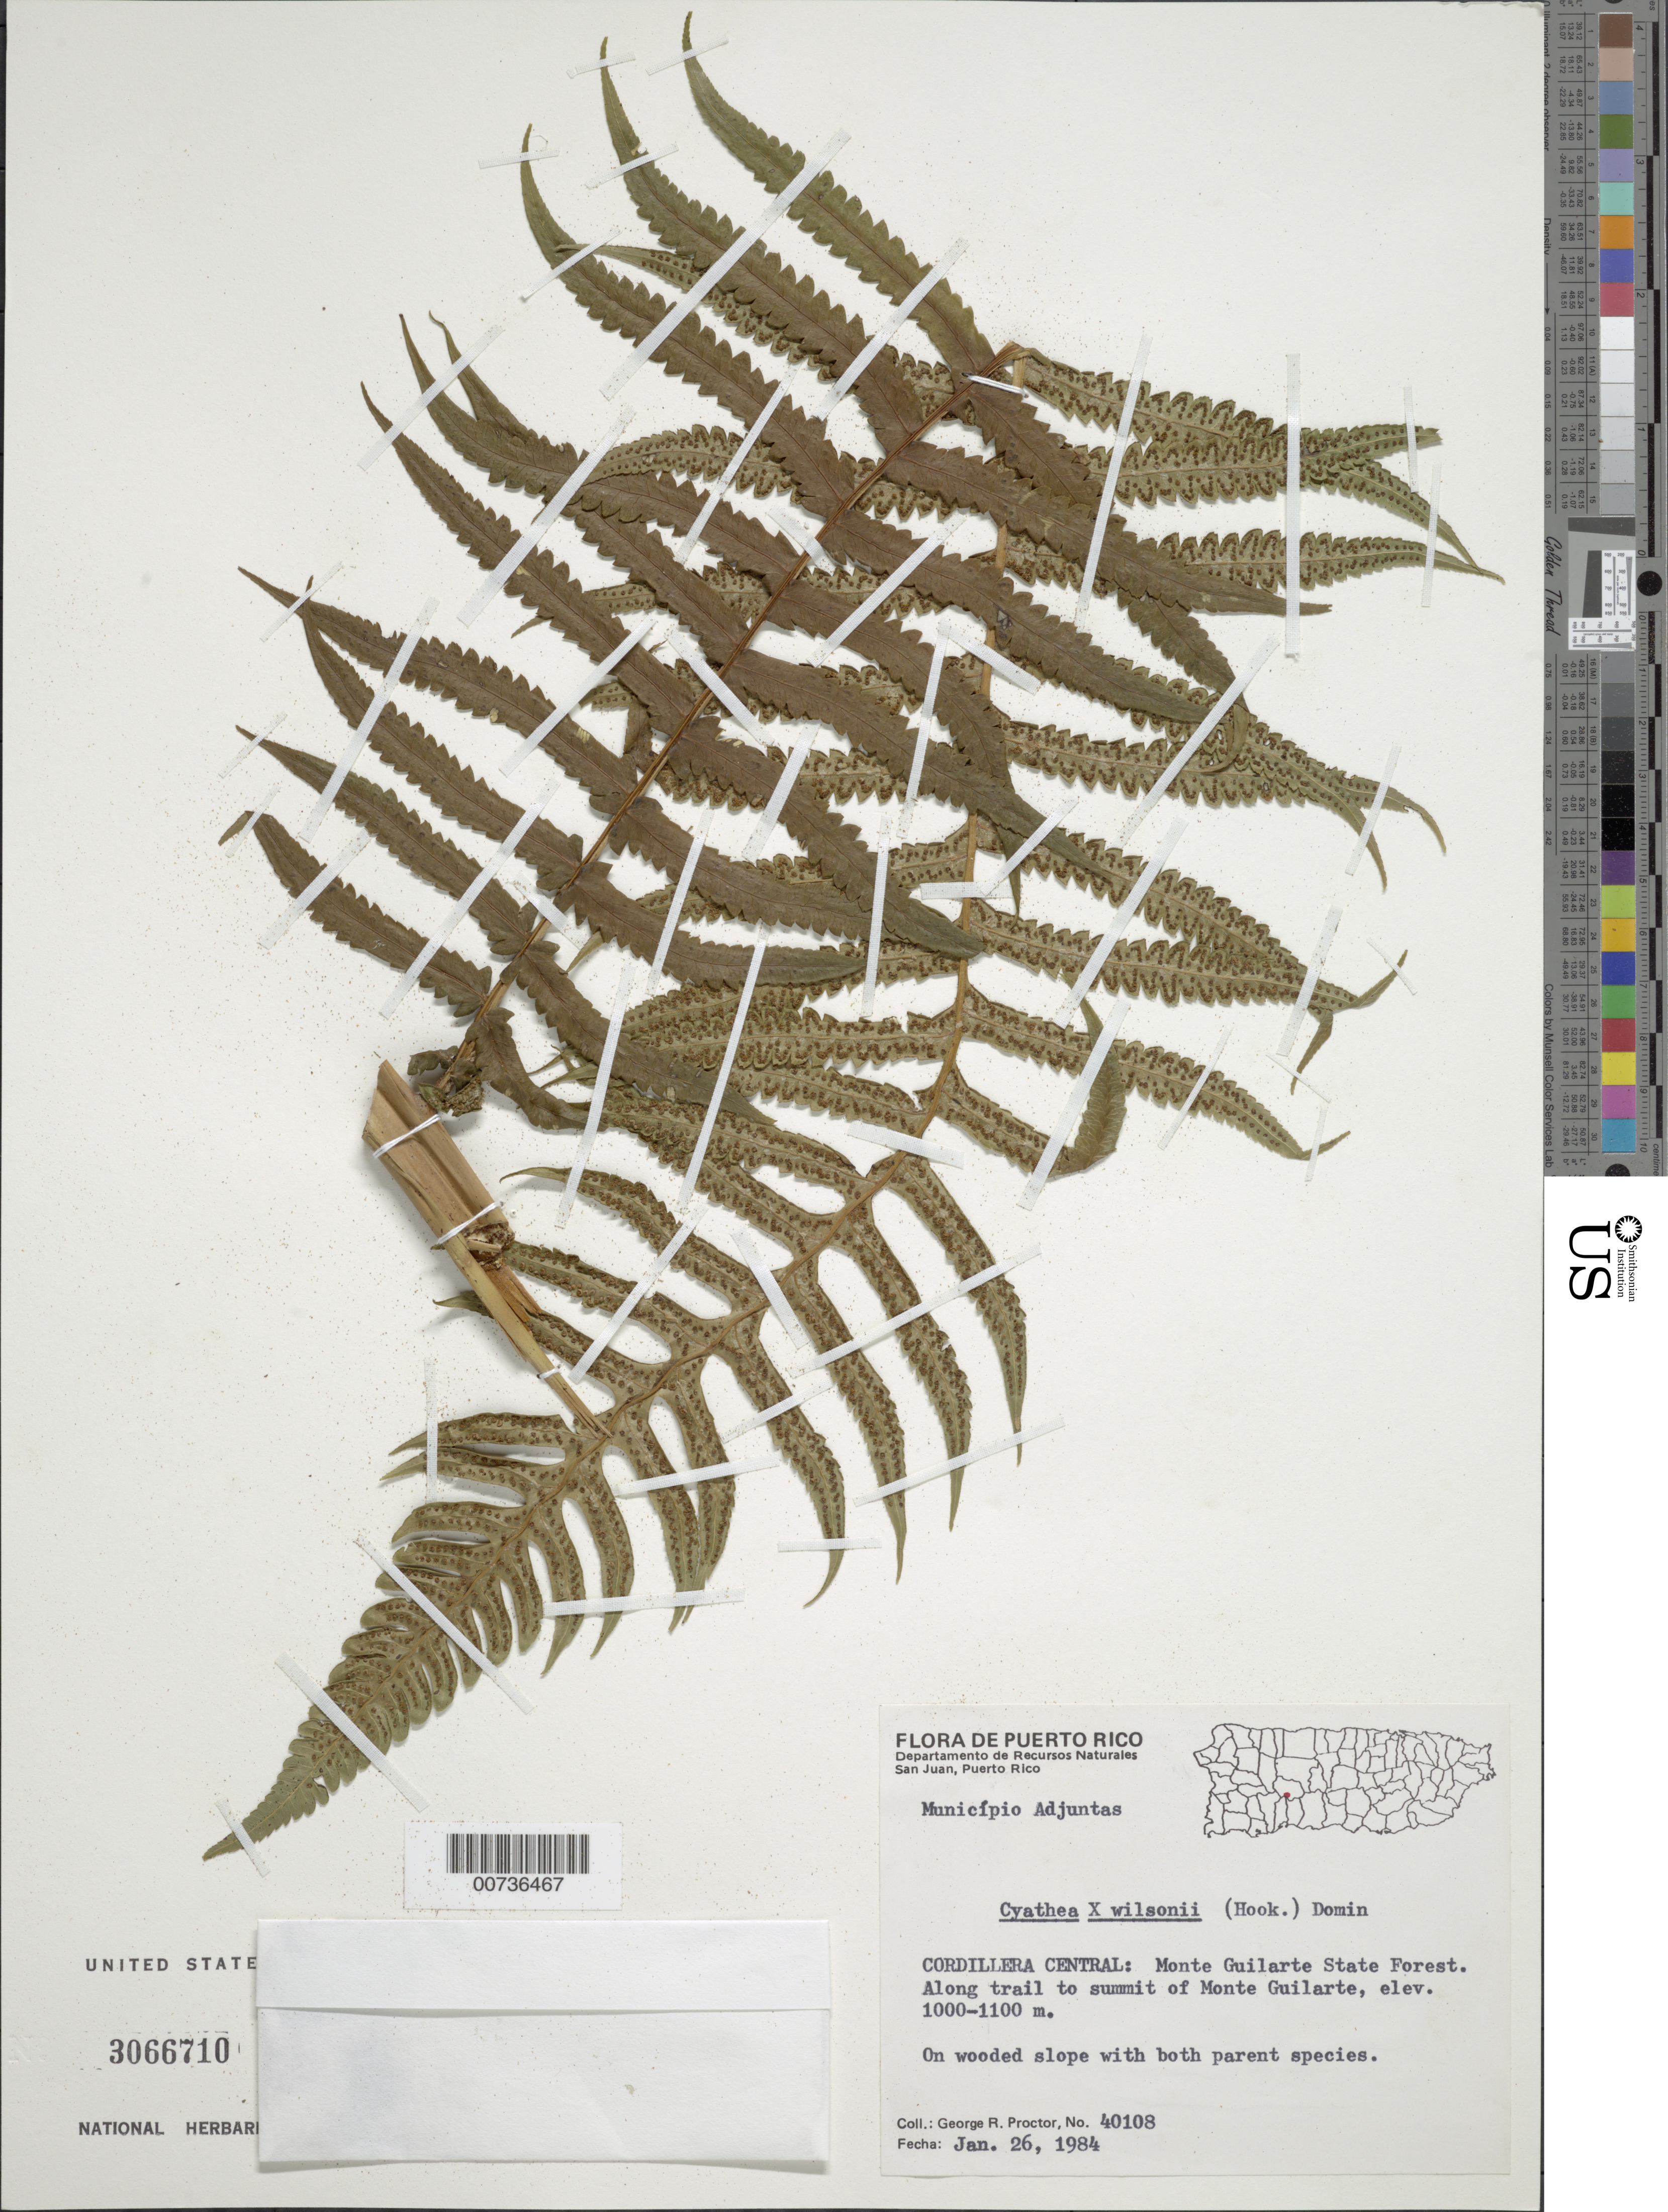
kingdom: Plantae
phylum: Tracheophyta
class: Polypodiopsida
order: Cyatheales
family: Cyatheaceae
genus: Cyathea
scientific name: Cyathea x wilsonii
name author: Hook.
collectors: G. R. Proctor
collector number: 40108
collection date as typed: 26 Jan 1984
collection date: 1984-01-26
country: Puerto Rico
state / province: Adjuntas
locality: Cordillera Central: Monte Guilarte State Forest. Along trail to summit of Monte Guilarte. Municipio Adjuntas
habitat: On wooded slope with both parent species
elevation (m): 1000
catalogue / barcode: US 3066710